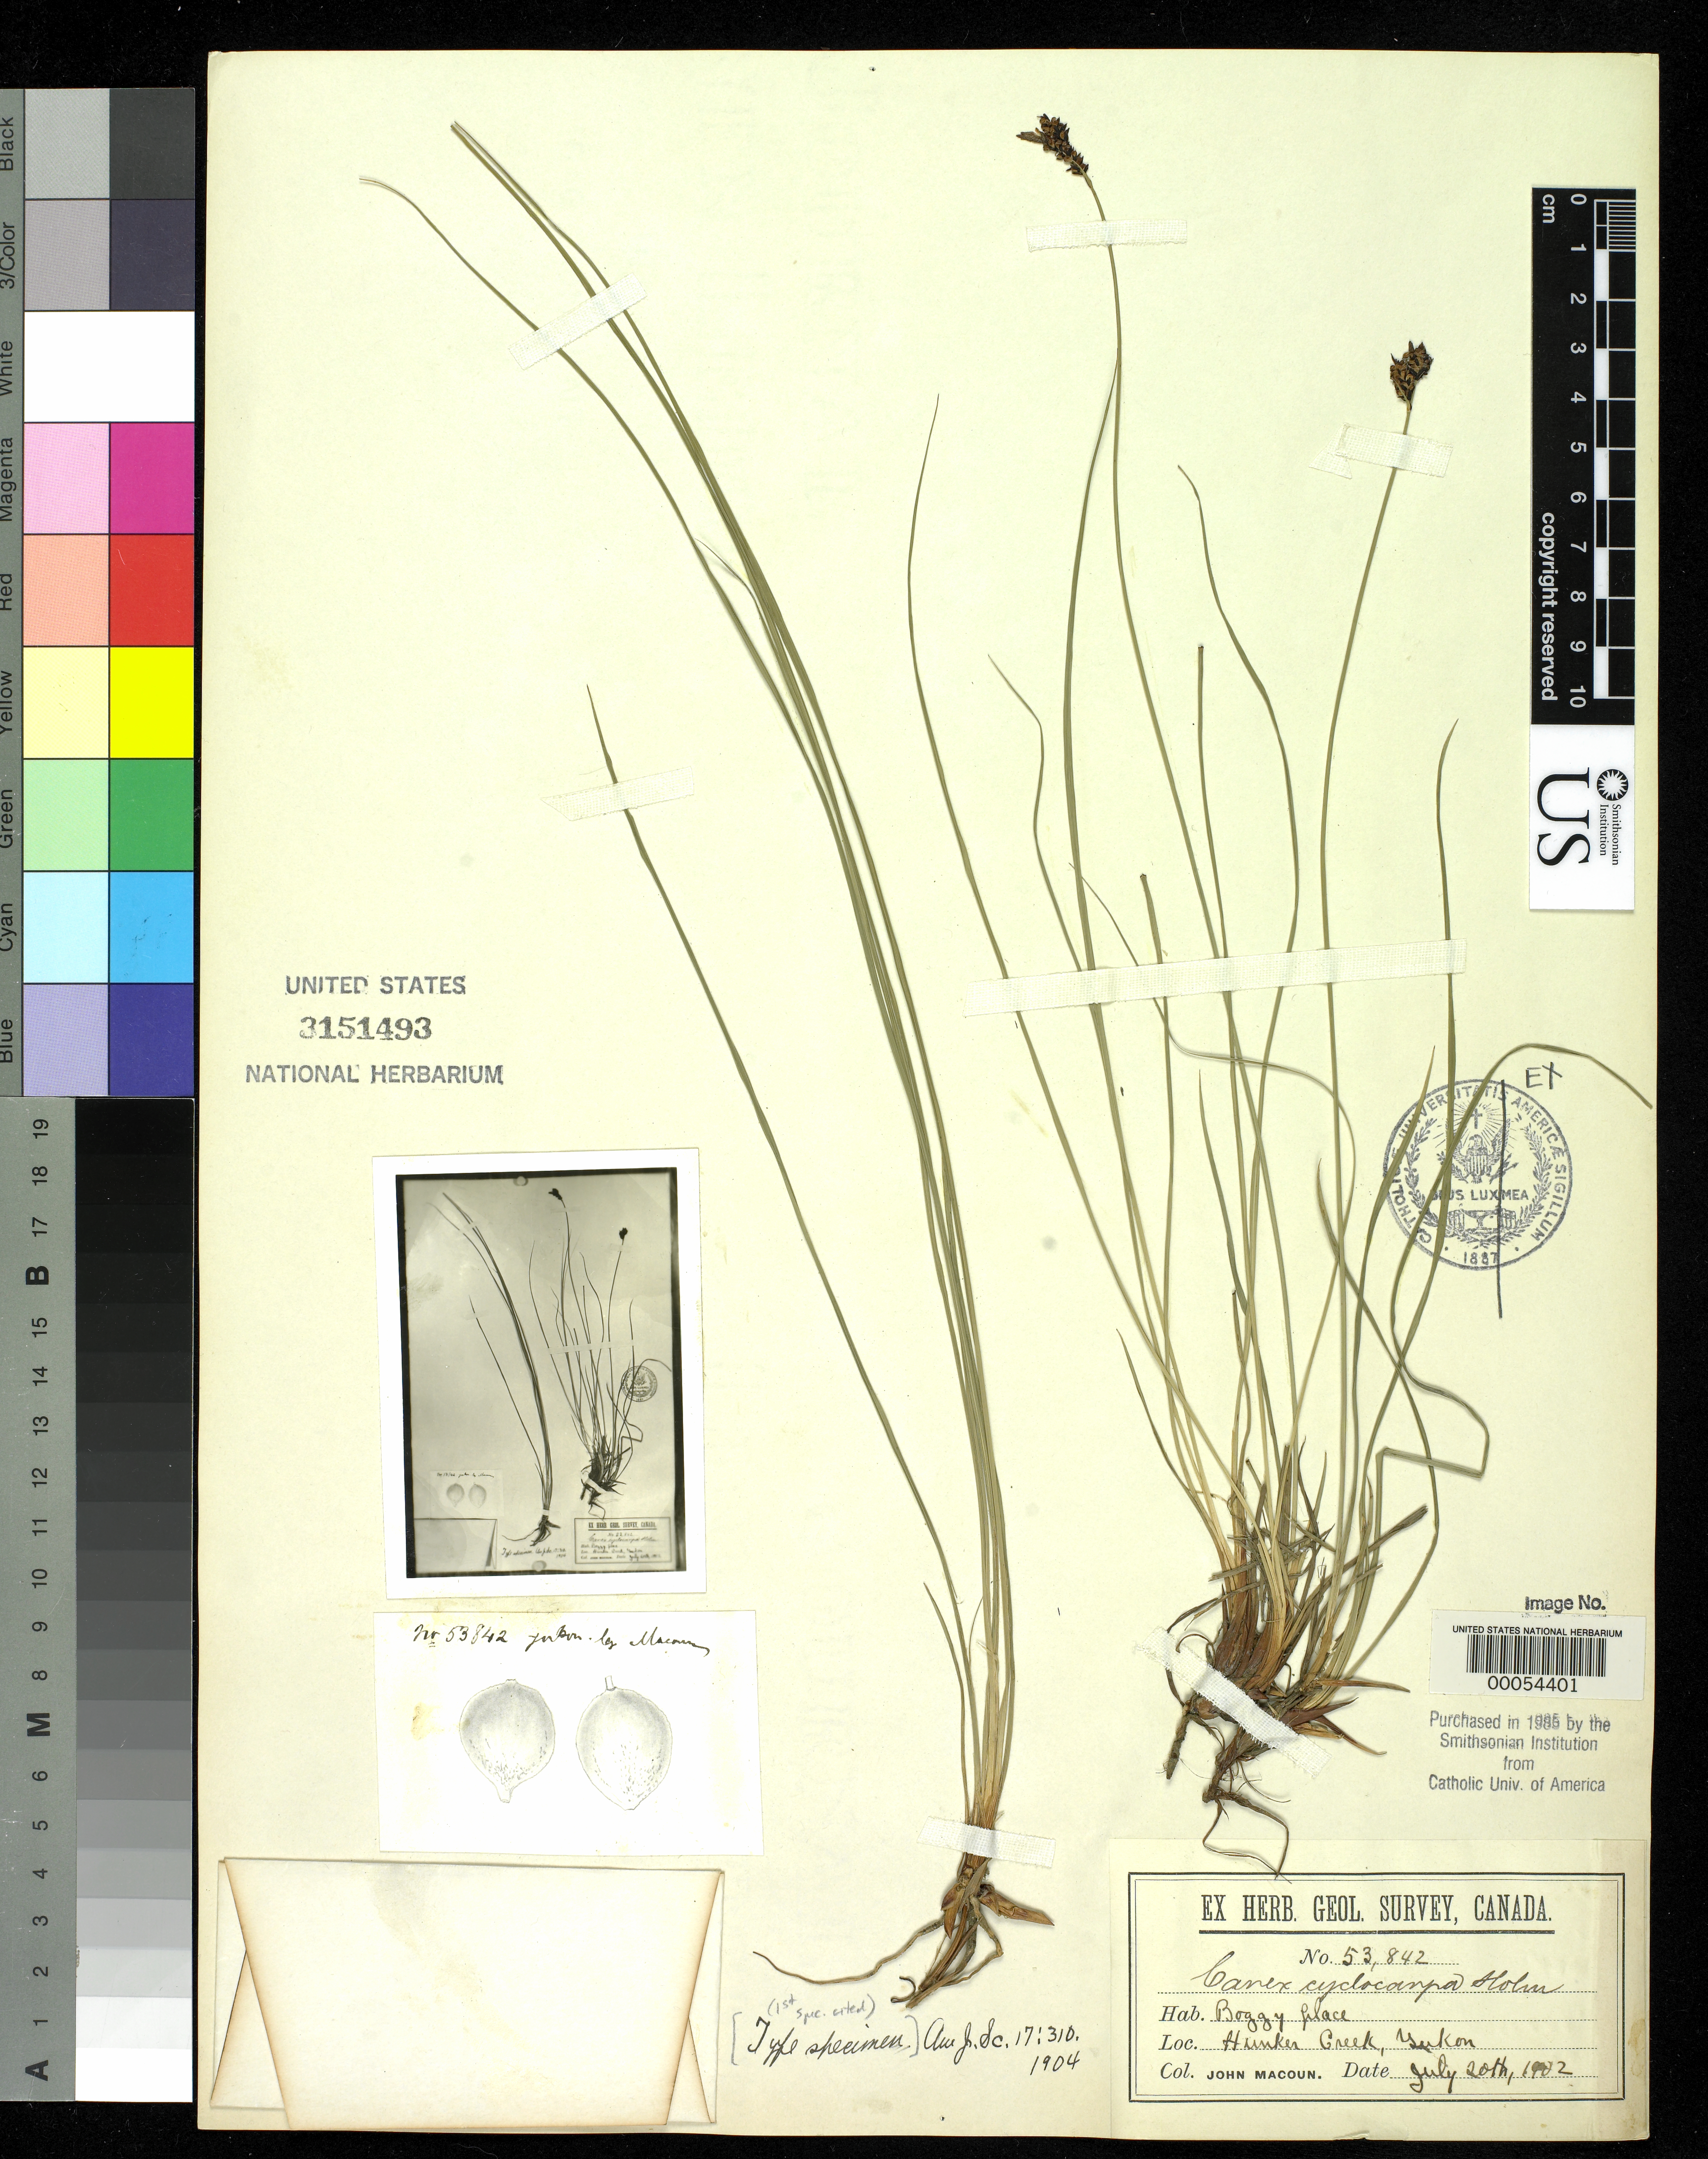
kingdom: Plantae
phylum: Tracheophyta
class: Liliopsida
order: Poales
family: Cyperaceae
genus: Carex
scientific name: Carex cyclocarpa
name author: Holm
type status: Isosyntype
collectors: J. Macoun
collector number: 53842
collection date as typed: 20 Jul 1902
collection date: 1902-07-20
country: Canada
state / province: Yukon Territory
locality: W Dawson, mountains back of Dawson, Hunter Creek.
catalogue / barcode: US 3151493